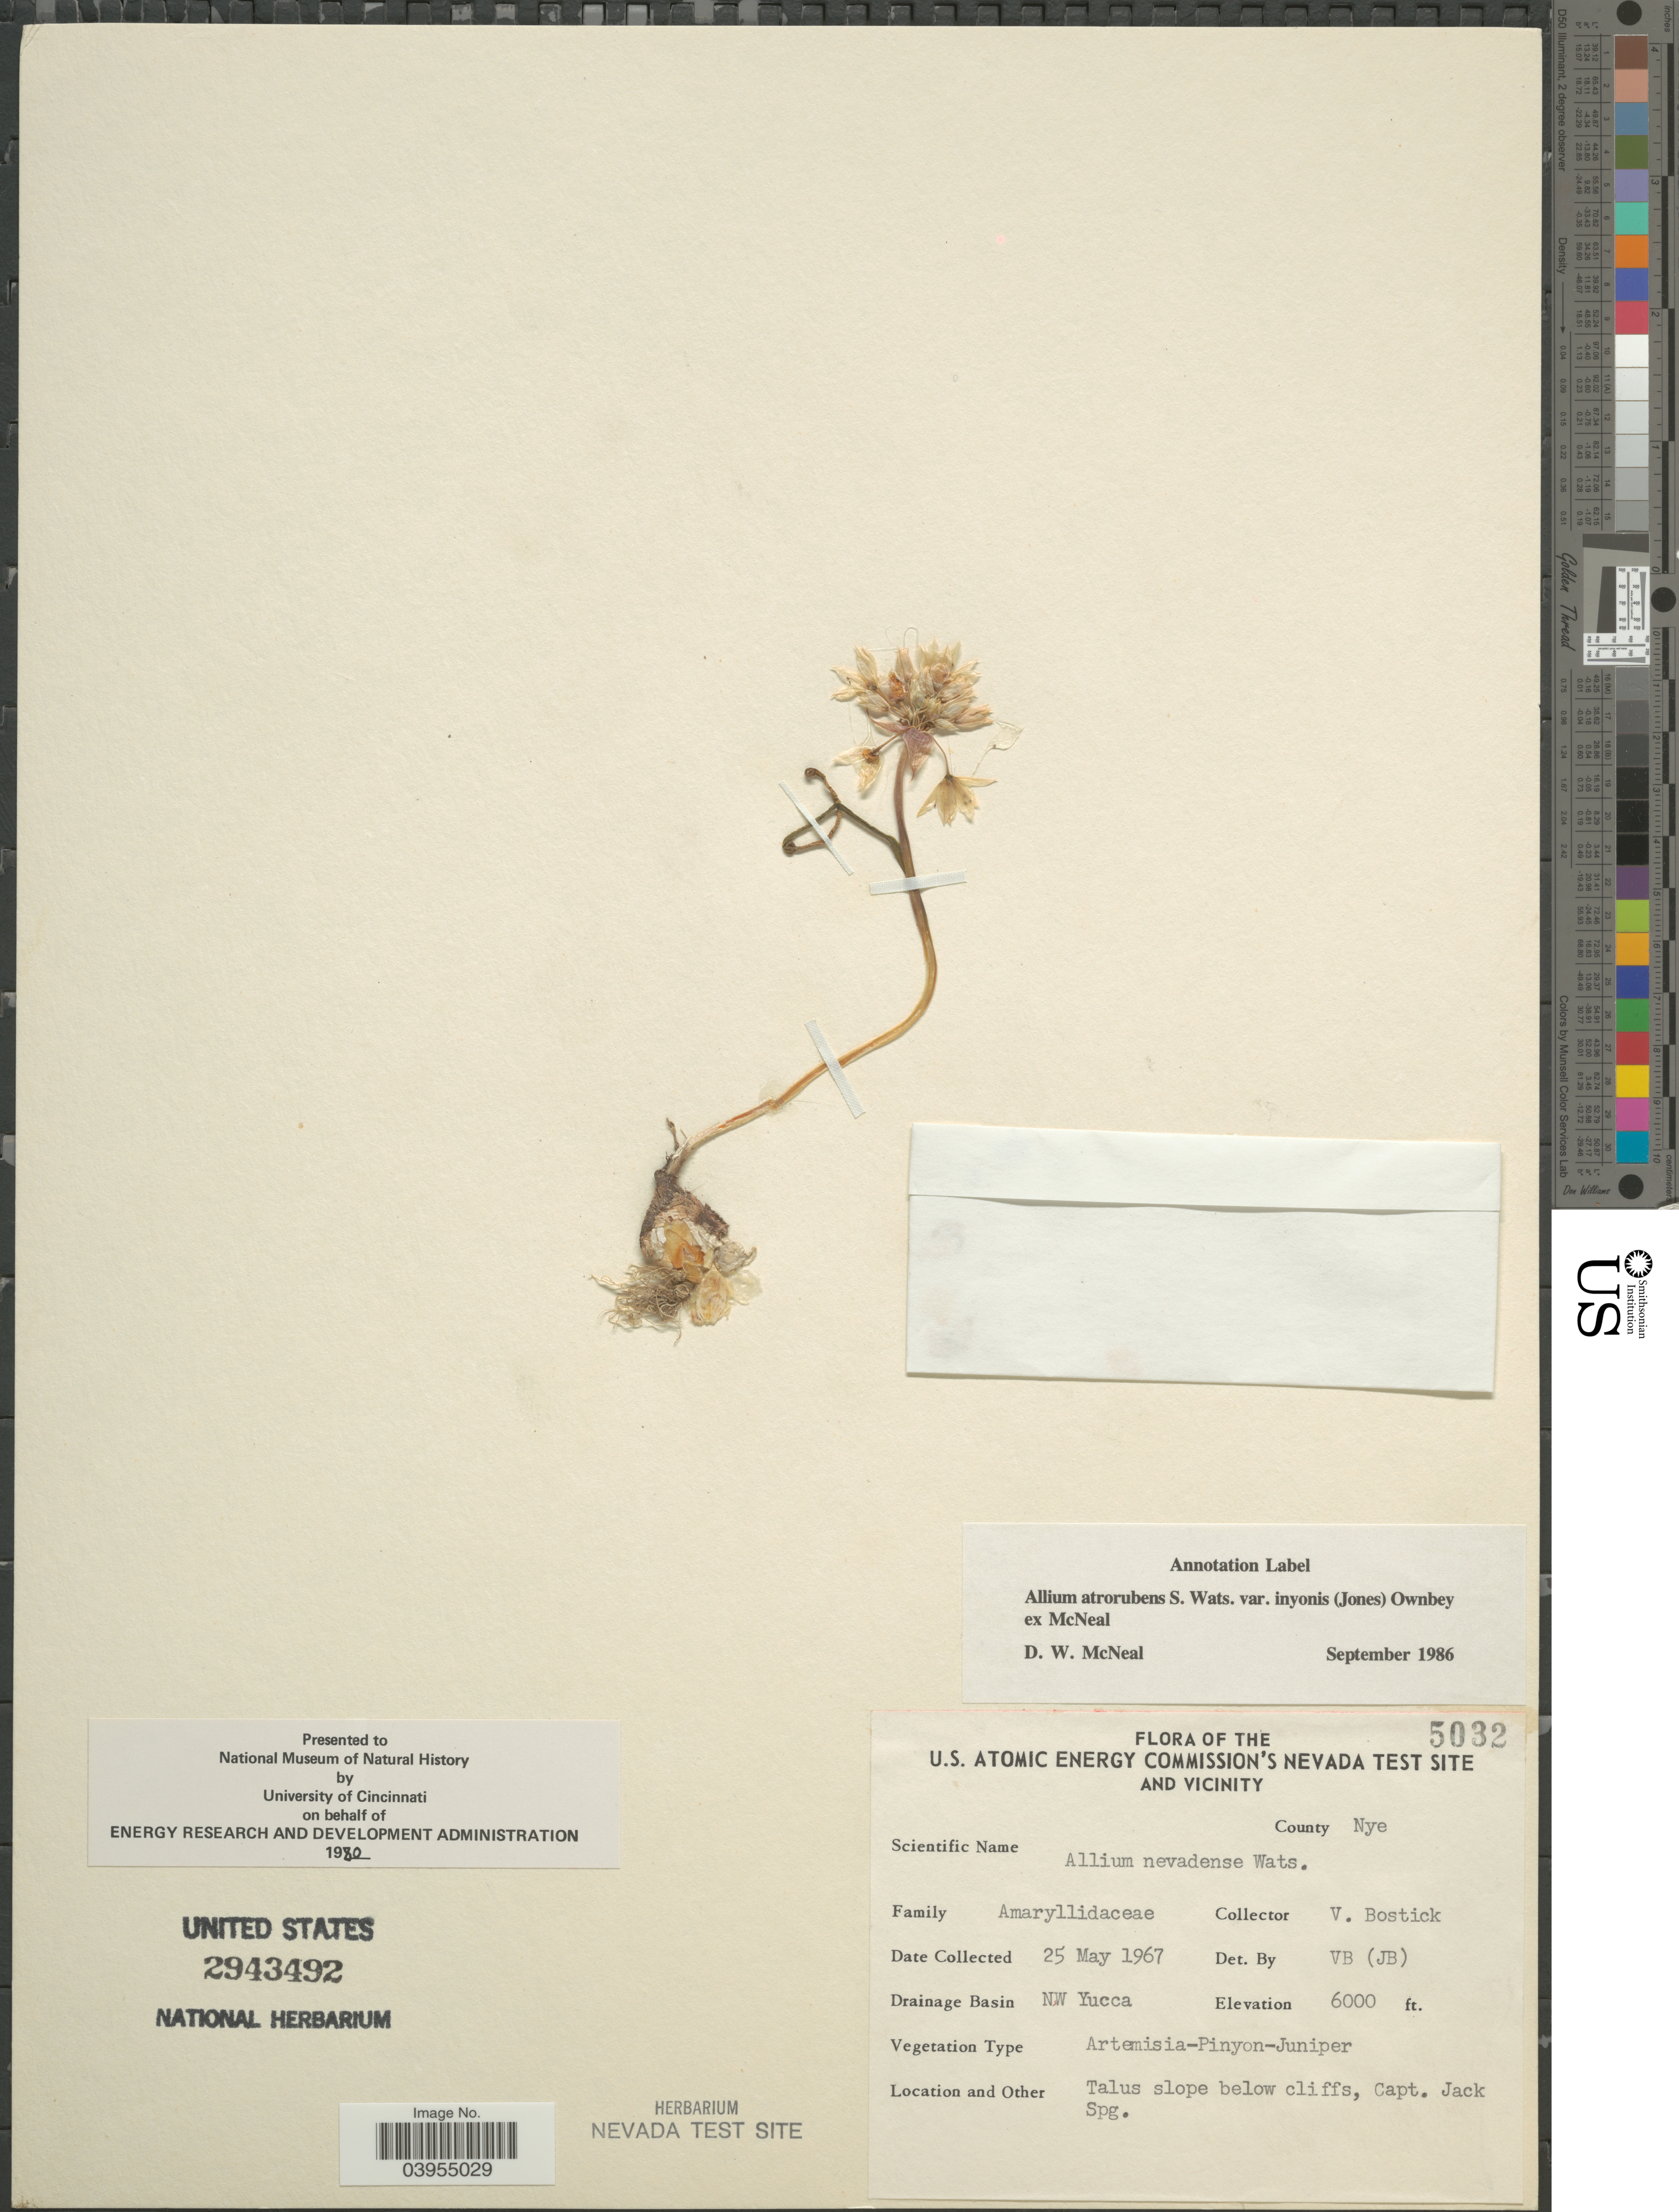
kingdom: Plantae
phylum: Tracheophyta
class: Liliopsida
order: Asparagales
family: Amaryllidaceae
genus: Allium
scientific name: Allium atrorubens var. inyonis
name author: (M.E. Jones) Ownbey & Aase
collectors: V. Bostick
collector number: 5032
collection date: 1967-05-25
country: United States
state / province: Nevada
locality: U.S. Atomic Energy Commission's Nevada Test Site and Vicinity. County Nye. Drainage Basin NW Yucca. Talus slope below cliffs, Capt. Jack Spg.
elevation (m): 1829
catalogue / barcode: US 2943492